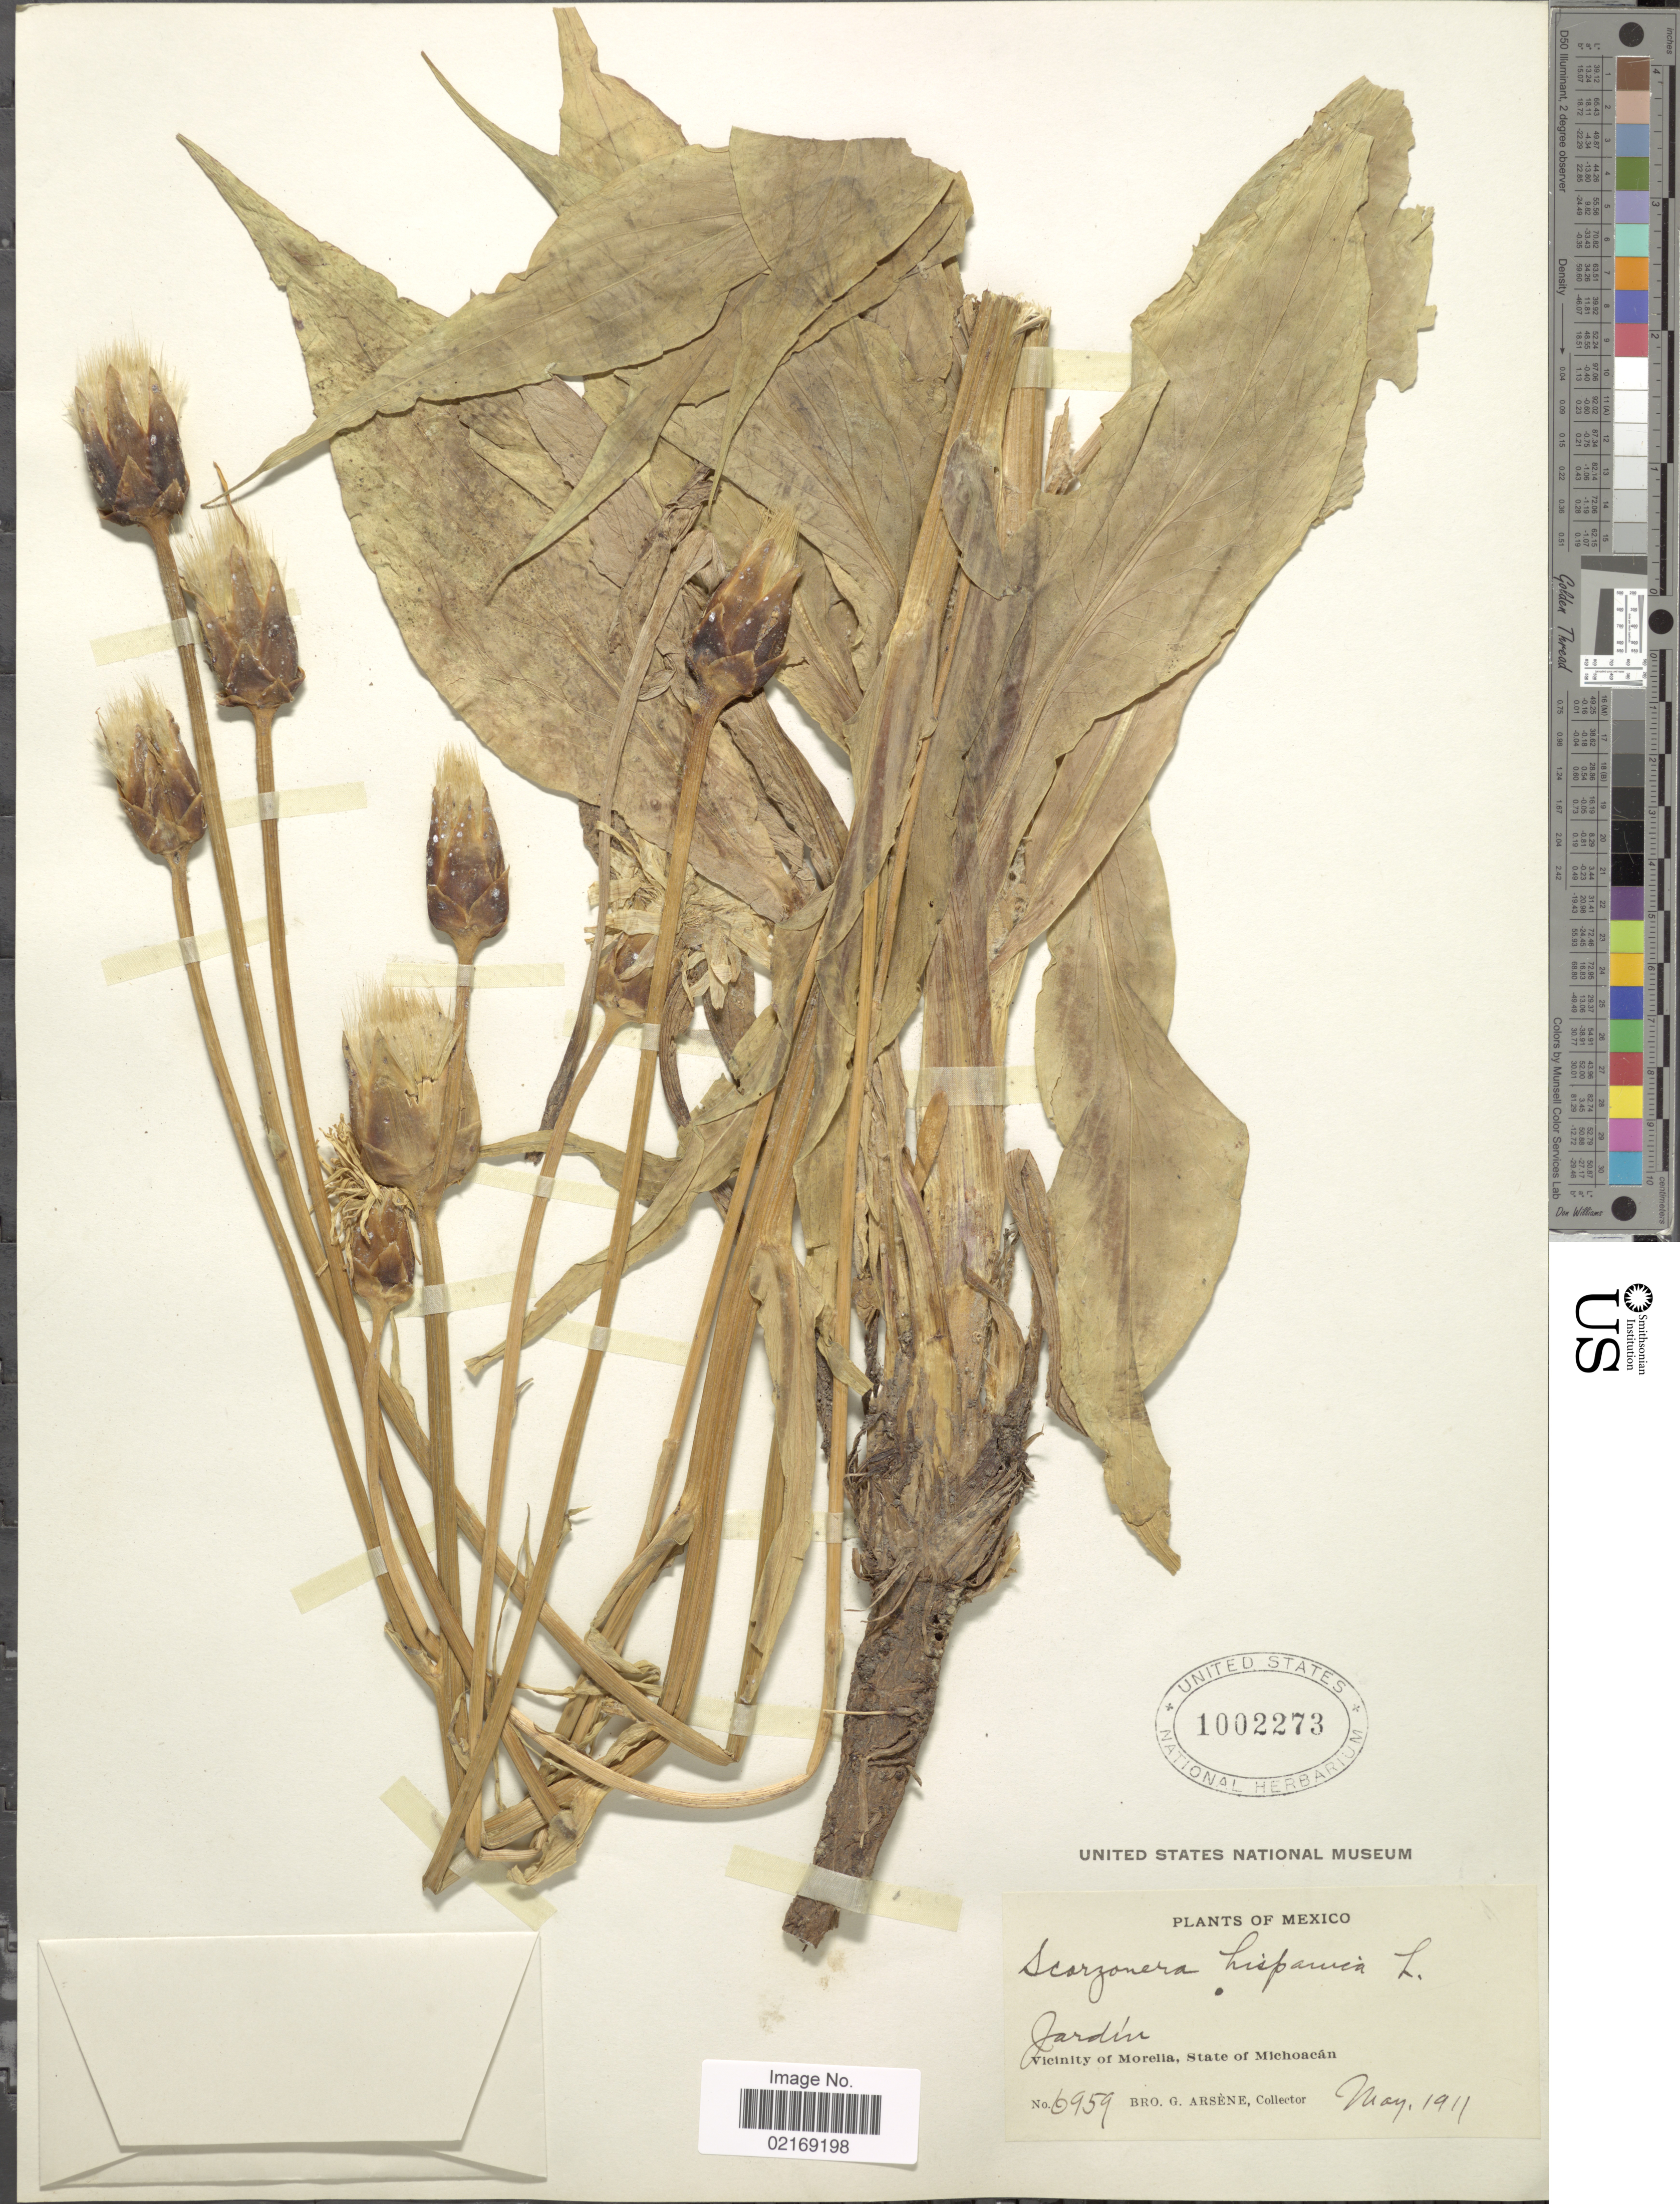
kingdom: Plantae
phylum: Tracheophyta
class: Magnoliopsida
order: Asterales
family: Asteraceae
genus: Scorzonera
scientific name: Scorzonera hispanica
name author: L.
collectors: Bro. G. Arsène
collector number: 6959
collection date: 1911-05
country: Mexico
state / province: Michoacán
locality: Jardin, vicinity of Morelia.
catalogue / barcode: US 1002273